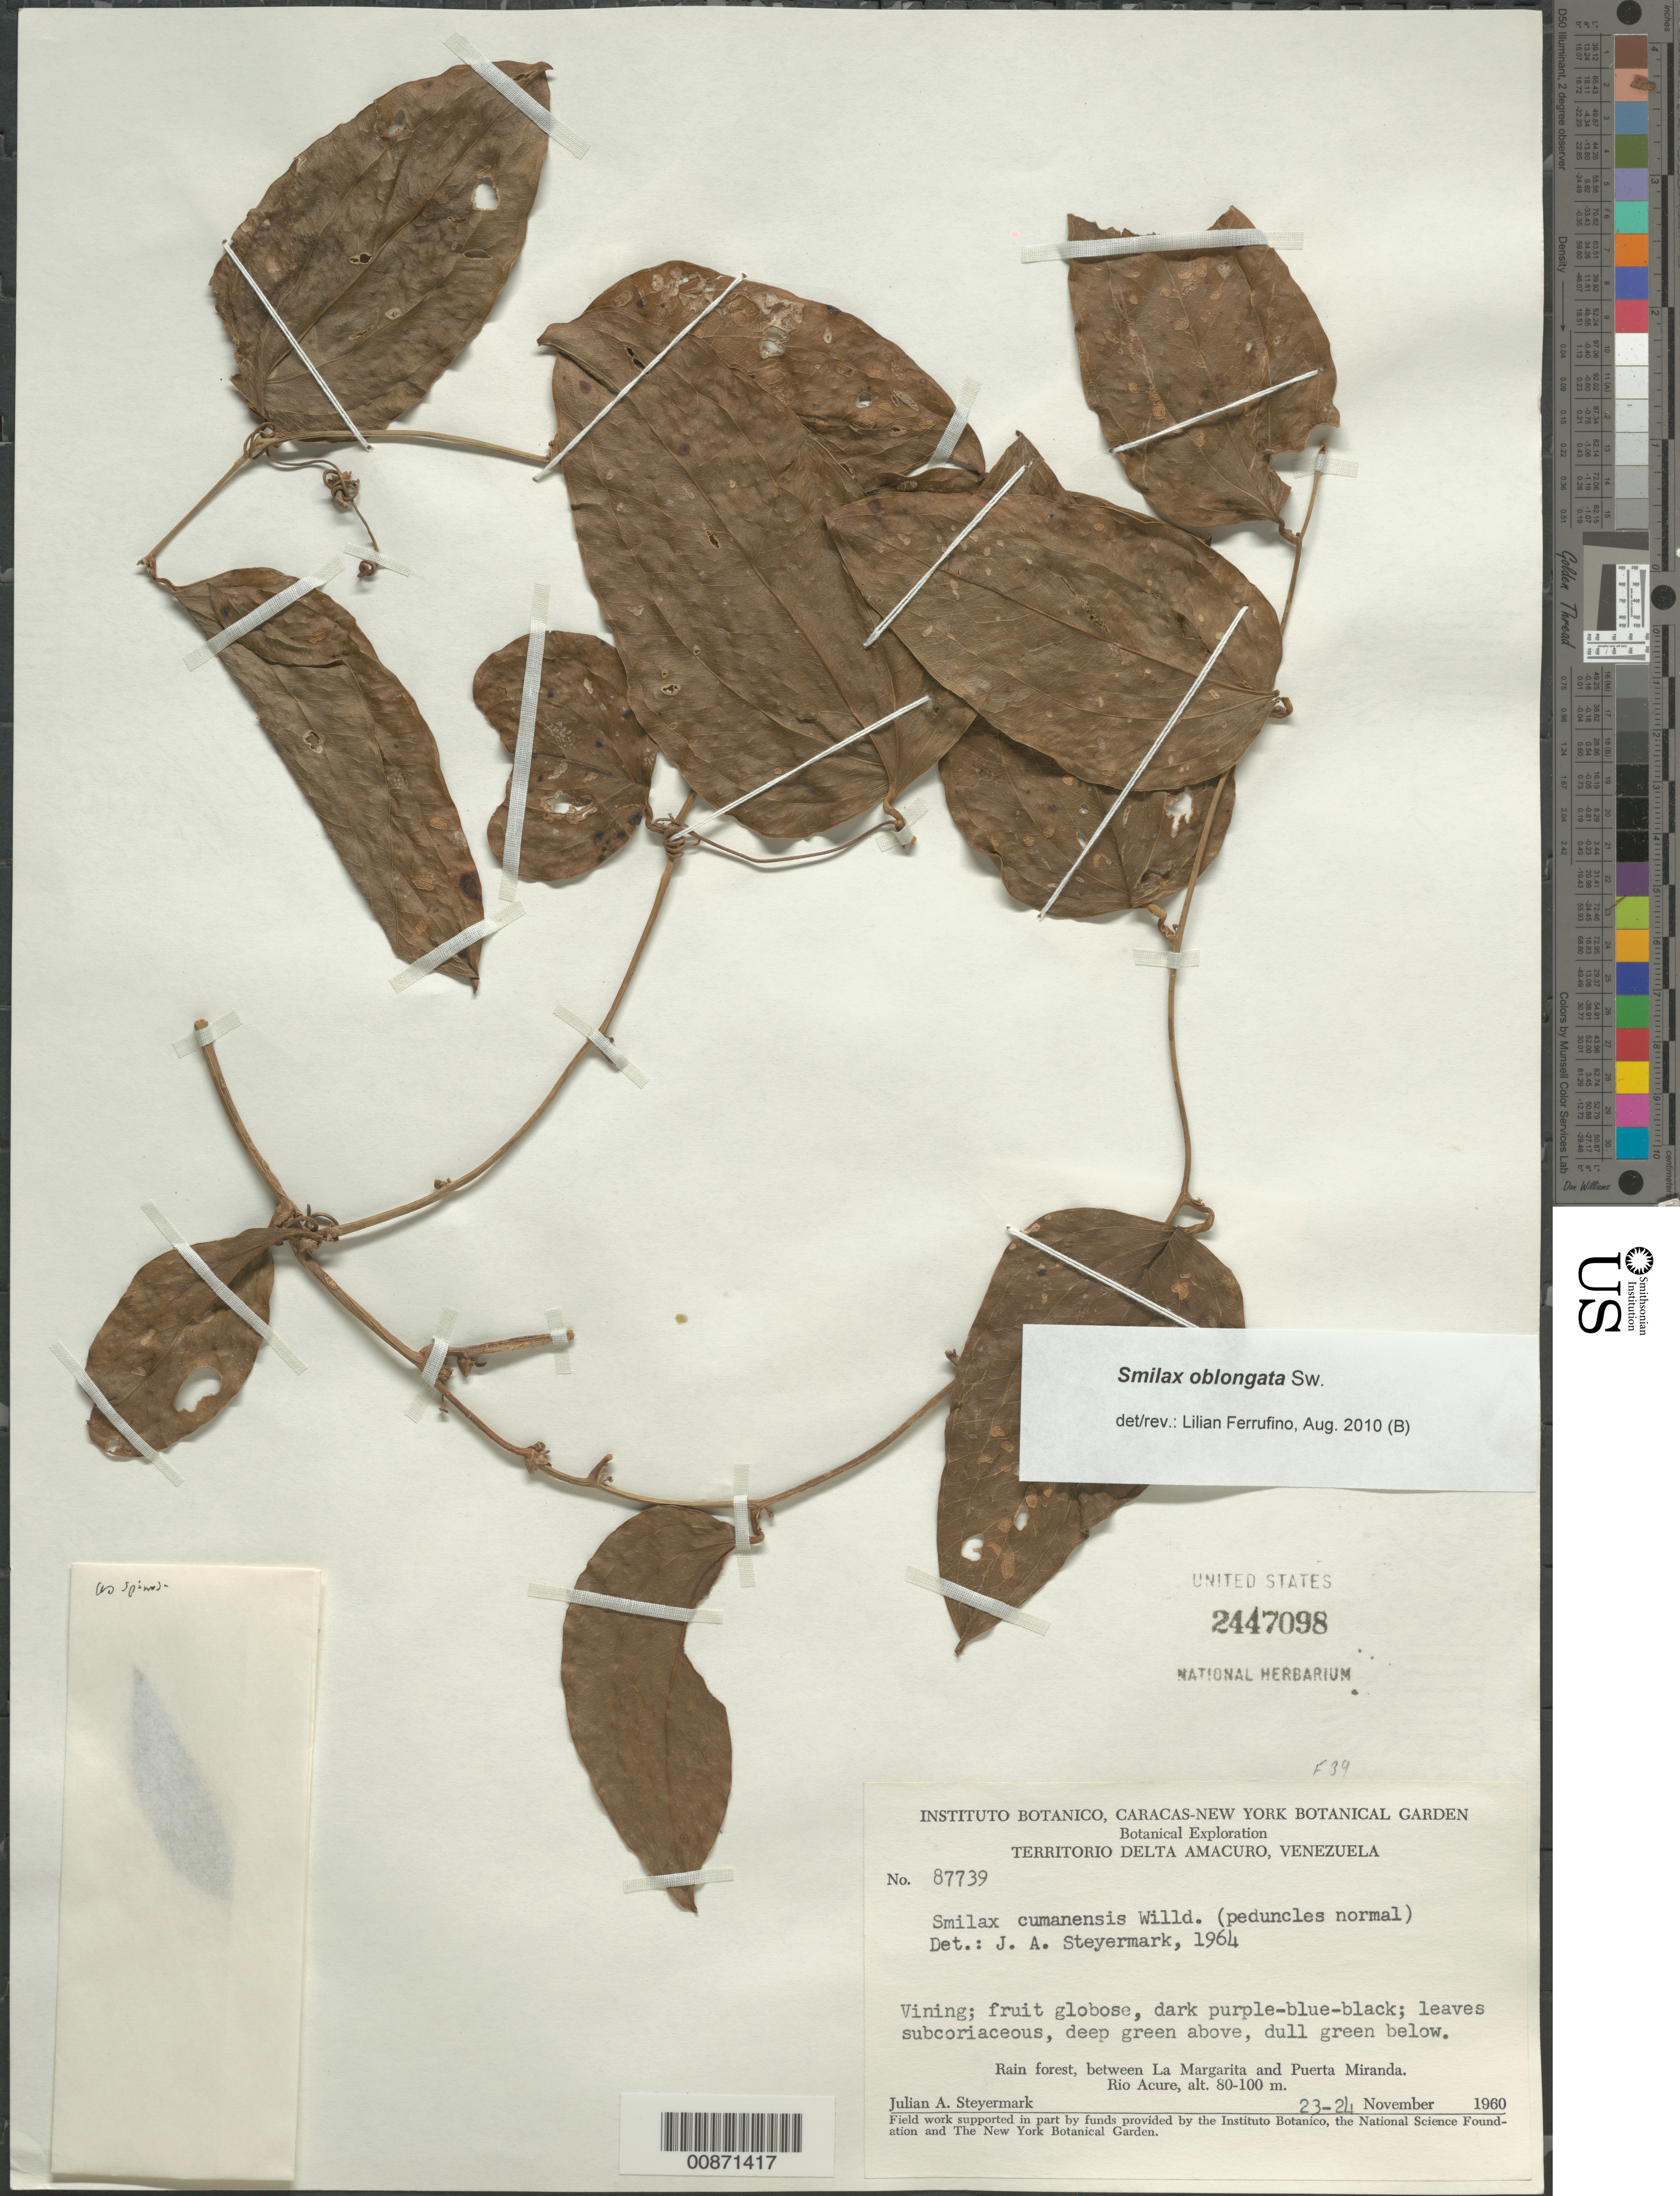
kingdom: Plantae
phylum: Tracheophyta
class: Liliopsida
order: Liliales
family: Smilacaceae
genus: Smilax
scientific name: Smilax oblongata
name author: Sw.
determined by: Ferrufino, L., (USJ), Herbario Universidad de Costa Rica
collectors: J. Steyermark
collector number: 87739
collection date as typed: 23-Nov-60 to 24-Nov-60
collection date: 1960-11-23/1960-11-24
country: Venezuela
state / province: Delta Amacuro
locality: Río Acure, between La Margarita and Puerto Miranda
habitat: Rain forest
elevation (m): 80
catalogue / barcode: US 2447098